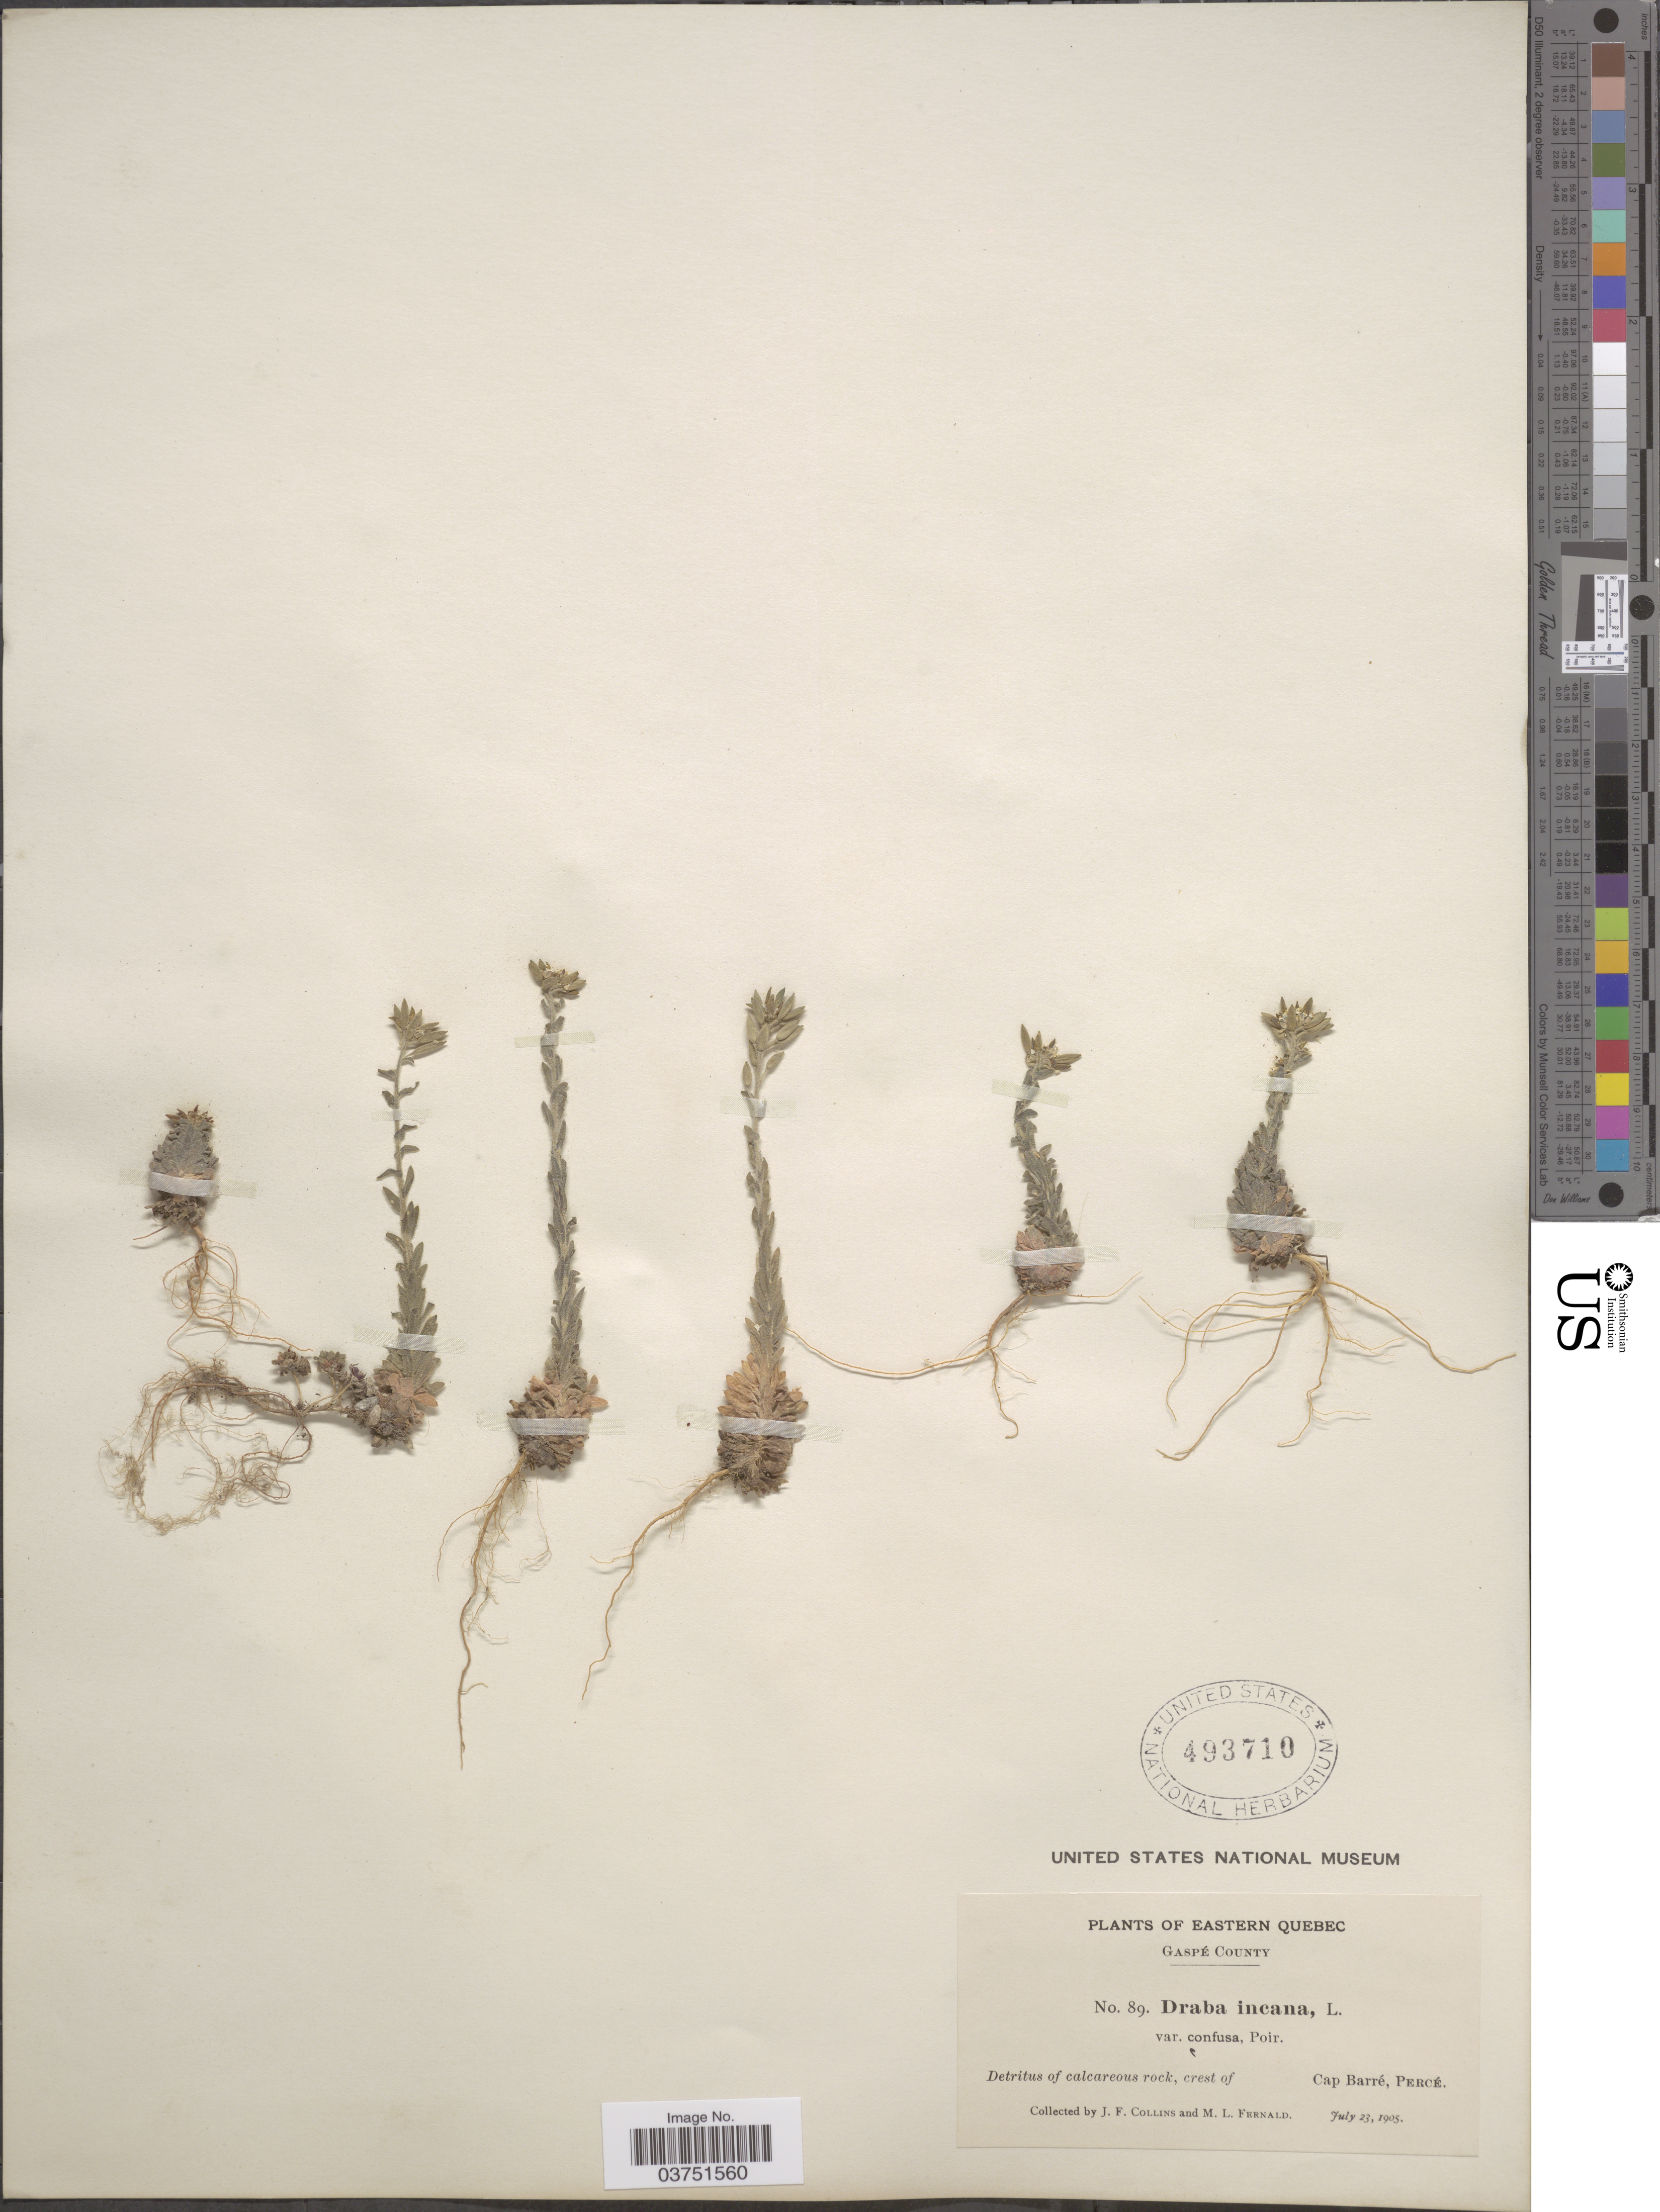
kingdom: Plantae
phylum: Tracheophyta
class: Magnoliopsida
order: Brassicales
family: Brassicaceae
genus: Draba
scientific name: Draba incana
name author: L.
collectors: J. Collins & M. L. Fernald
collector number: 89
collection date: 1905-07-23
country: Canada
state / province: Quebec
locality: Eastern Quebec. Gaspé County. Detritus of calcareous rock, crest of Cap Barré. Percé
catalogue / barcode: US 493710